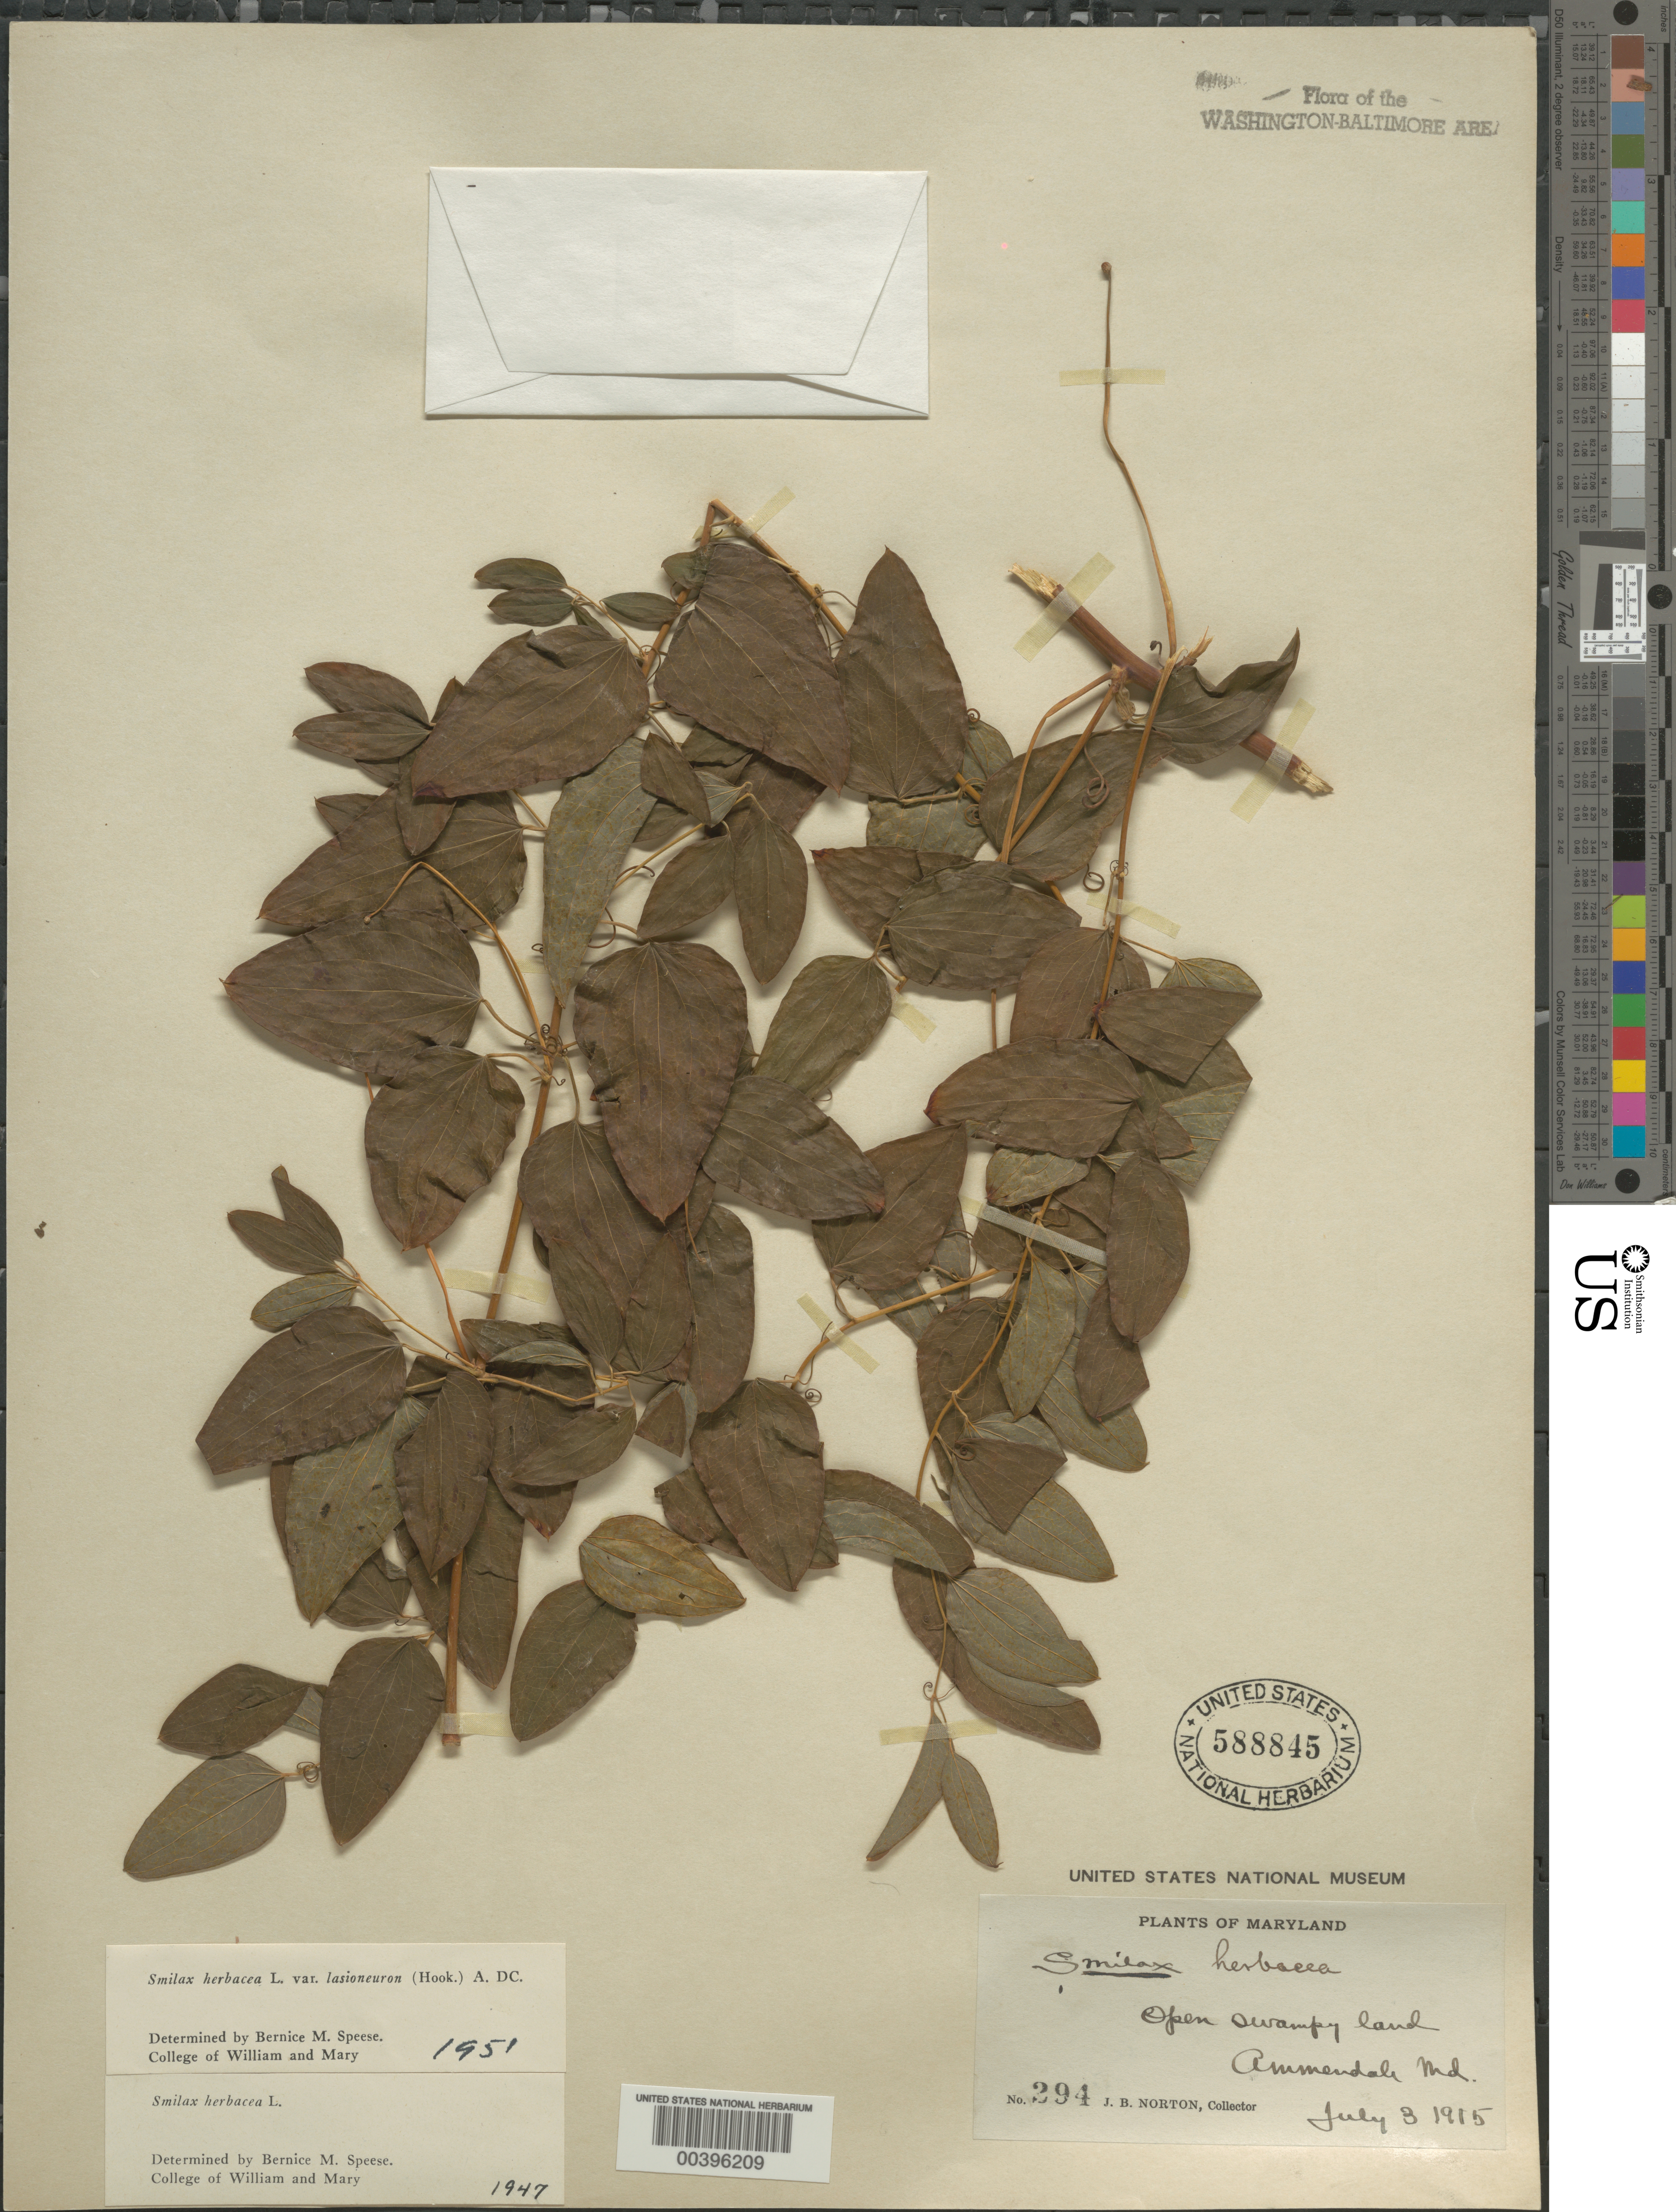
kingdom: Plantae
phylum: Tracheophyta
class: Liliopsida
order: Liliales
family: Smilacaceae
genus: Smilax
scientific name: Smilax herbacea var. lasioneuron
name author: (Hook.) A. DC.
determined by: Speese, B. M.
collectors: J. Norton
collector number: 294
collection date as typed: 03 Jul 1915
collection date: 1915-07-03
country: United States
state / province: Maryland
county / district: Prince George's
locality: Ammendale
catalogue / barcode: US 588845